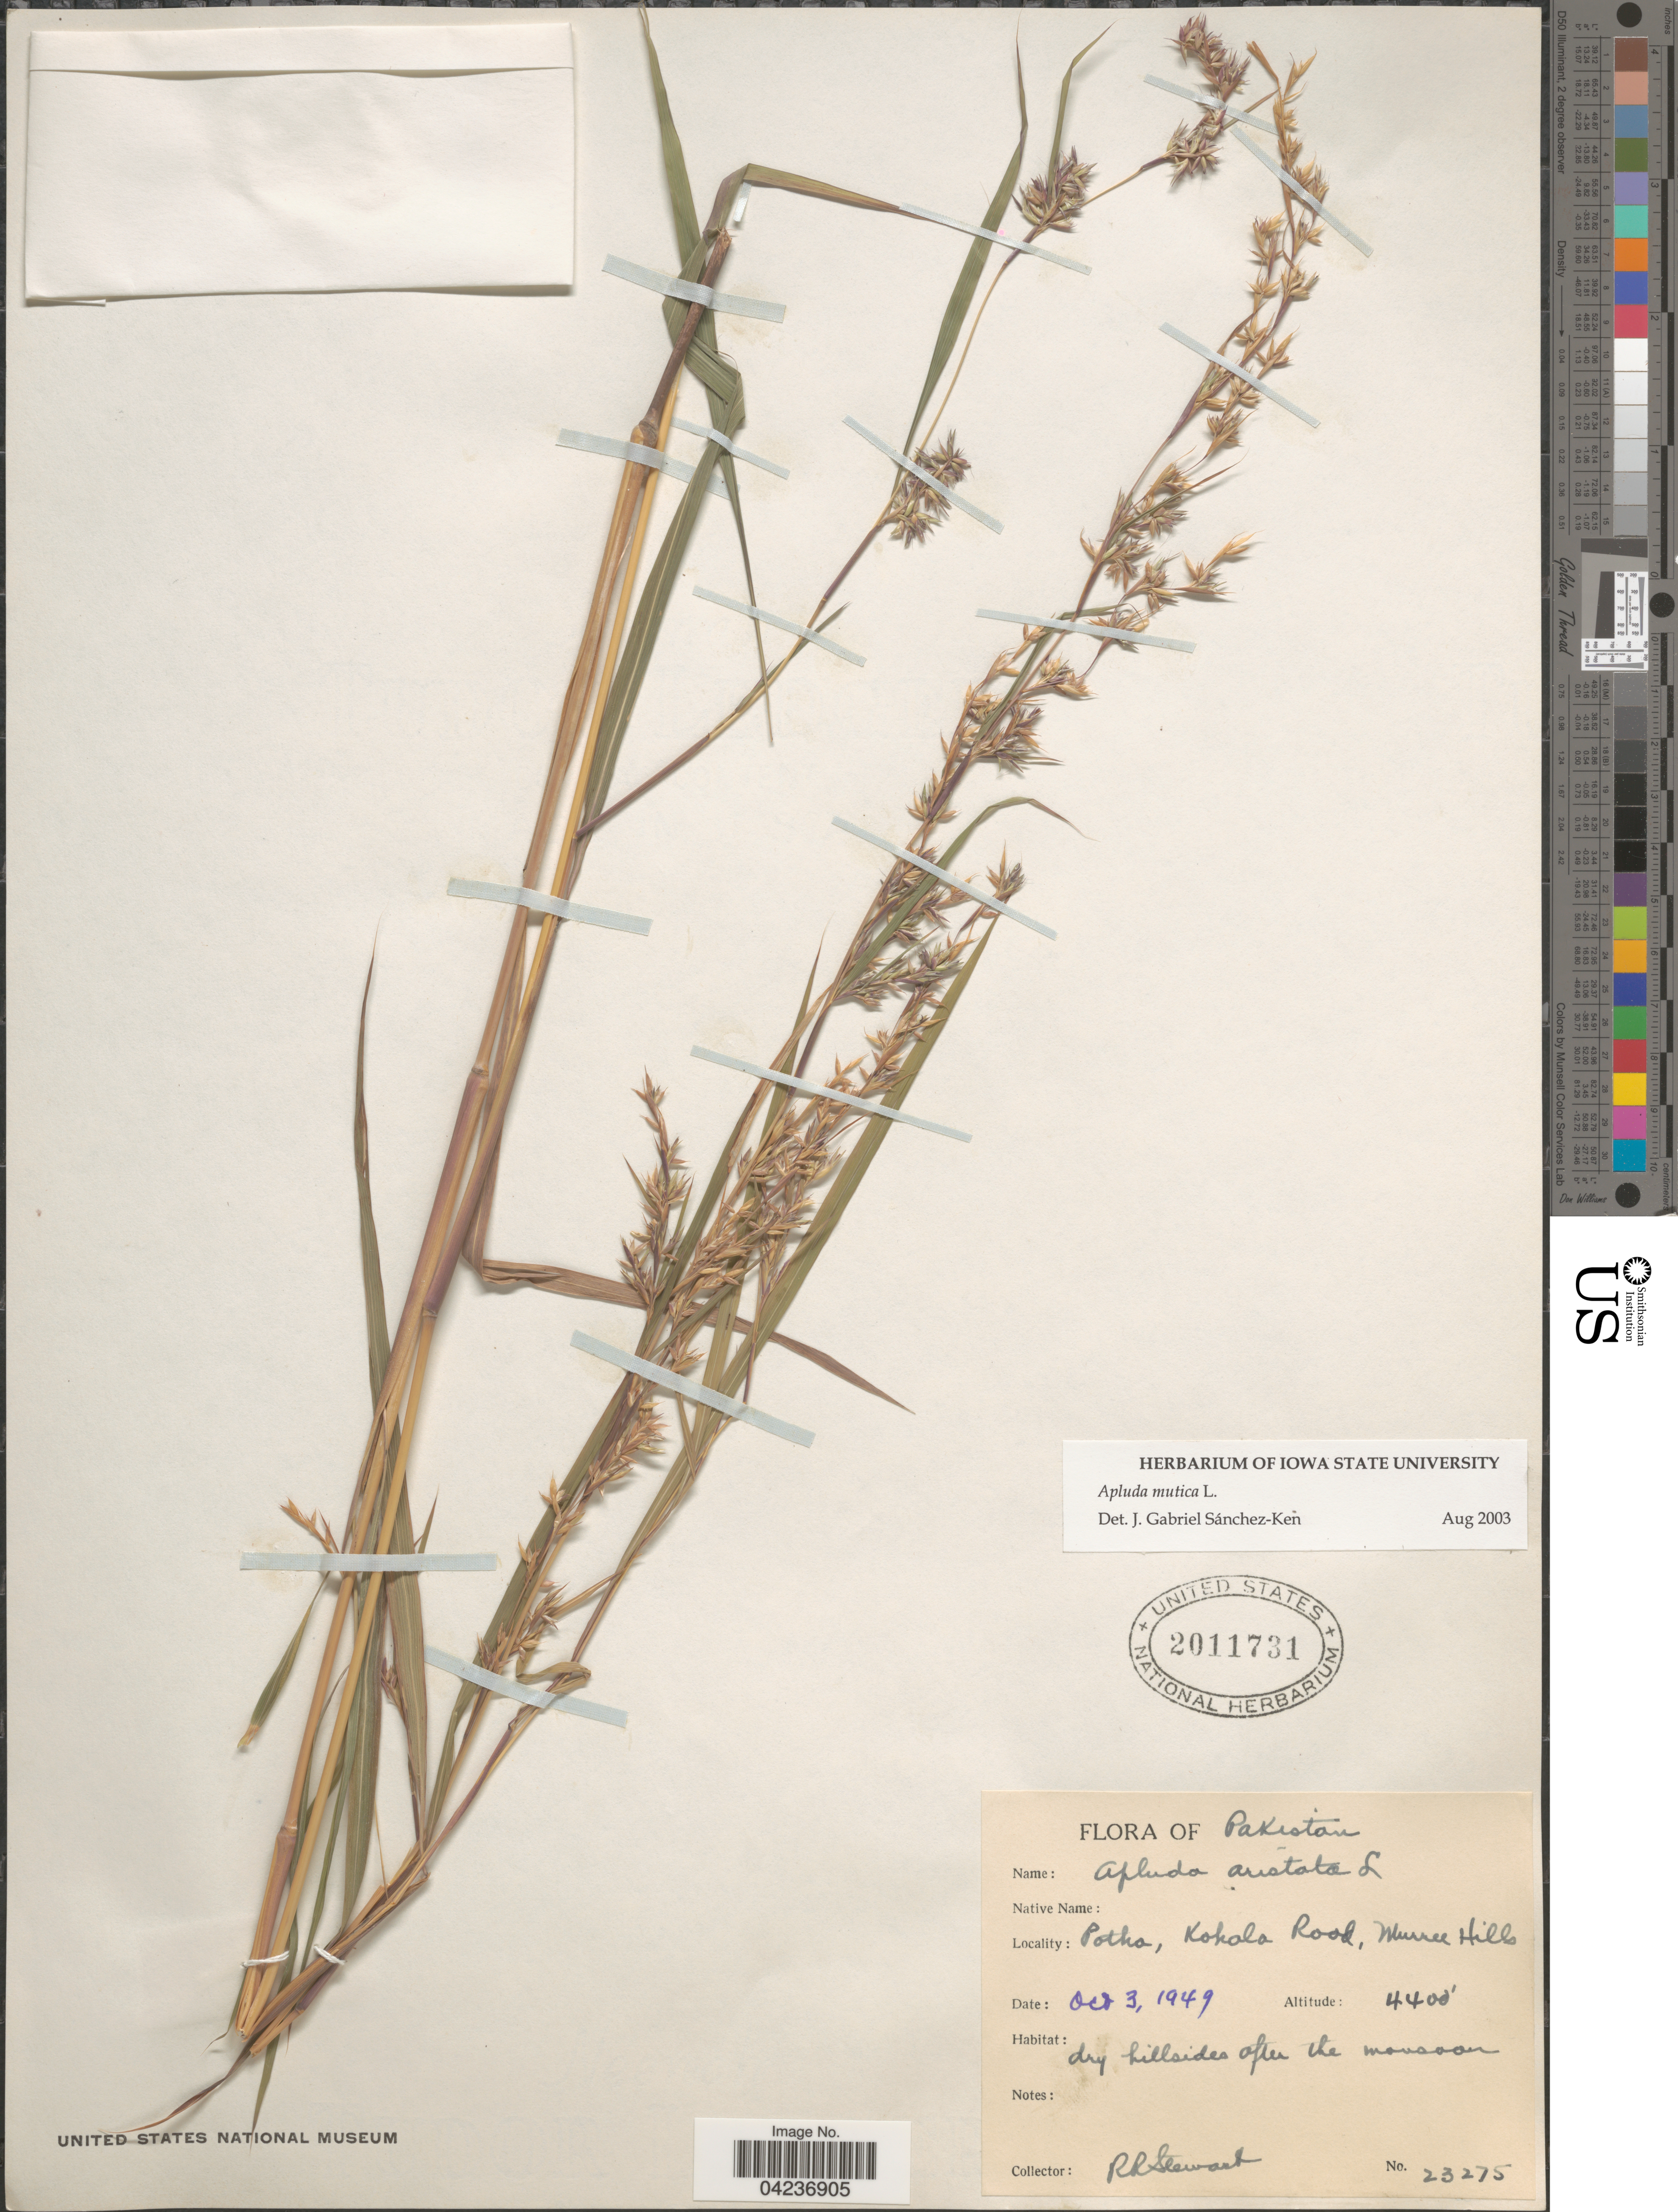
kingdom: Plantae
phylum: Tracheophyta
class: Liliopsida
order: Poales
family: Poaceae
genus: Apluda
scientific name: Apluda mutica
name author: L.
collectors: R. Stewart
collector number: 23275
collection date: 1949-10-03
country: Pakistan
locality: Potha, Kokala Road, Murree Hills.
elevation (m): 1341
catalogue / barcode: US 2011731